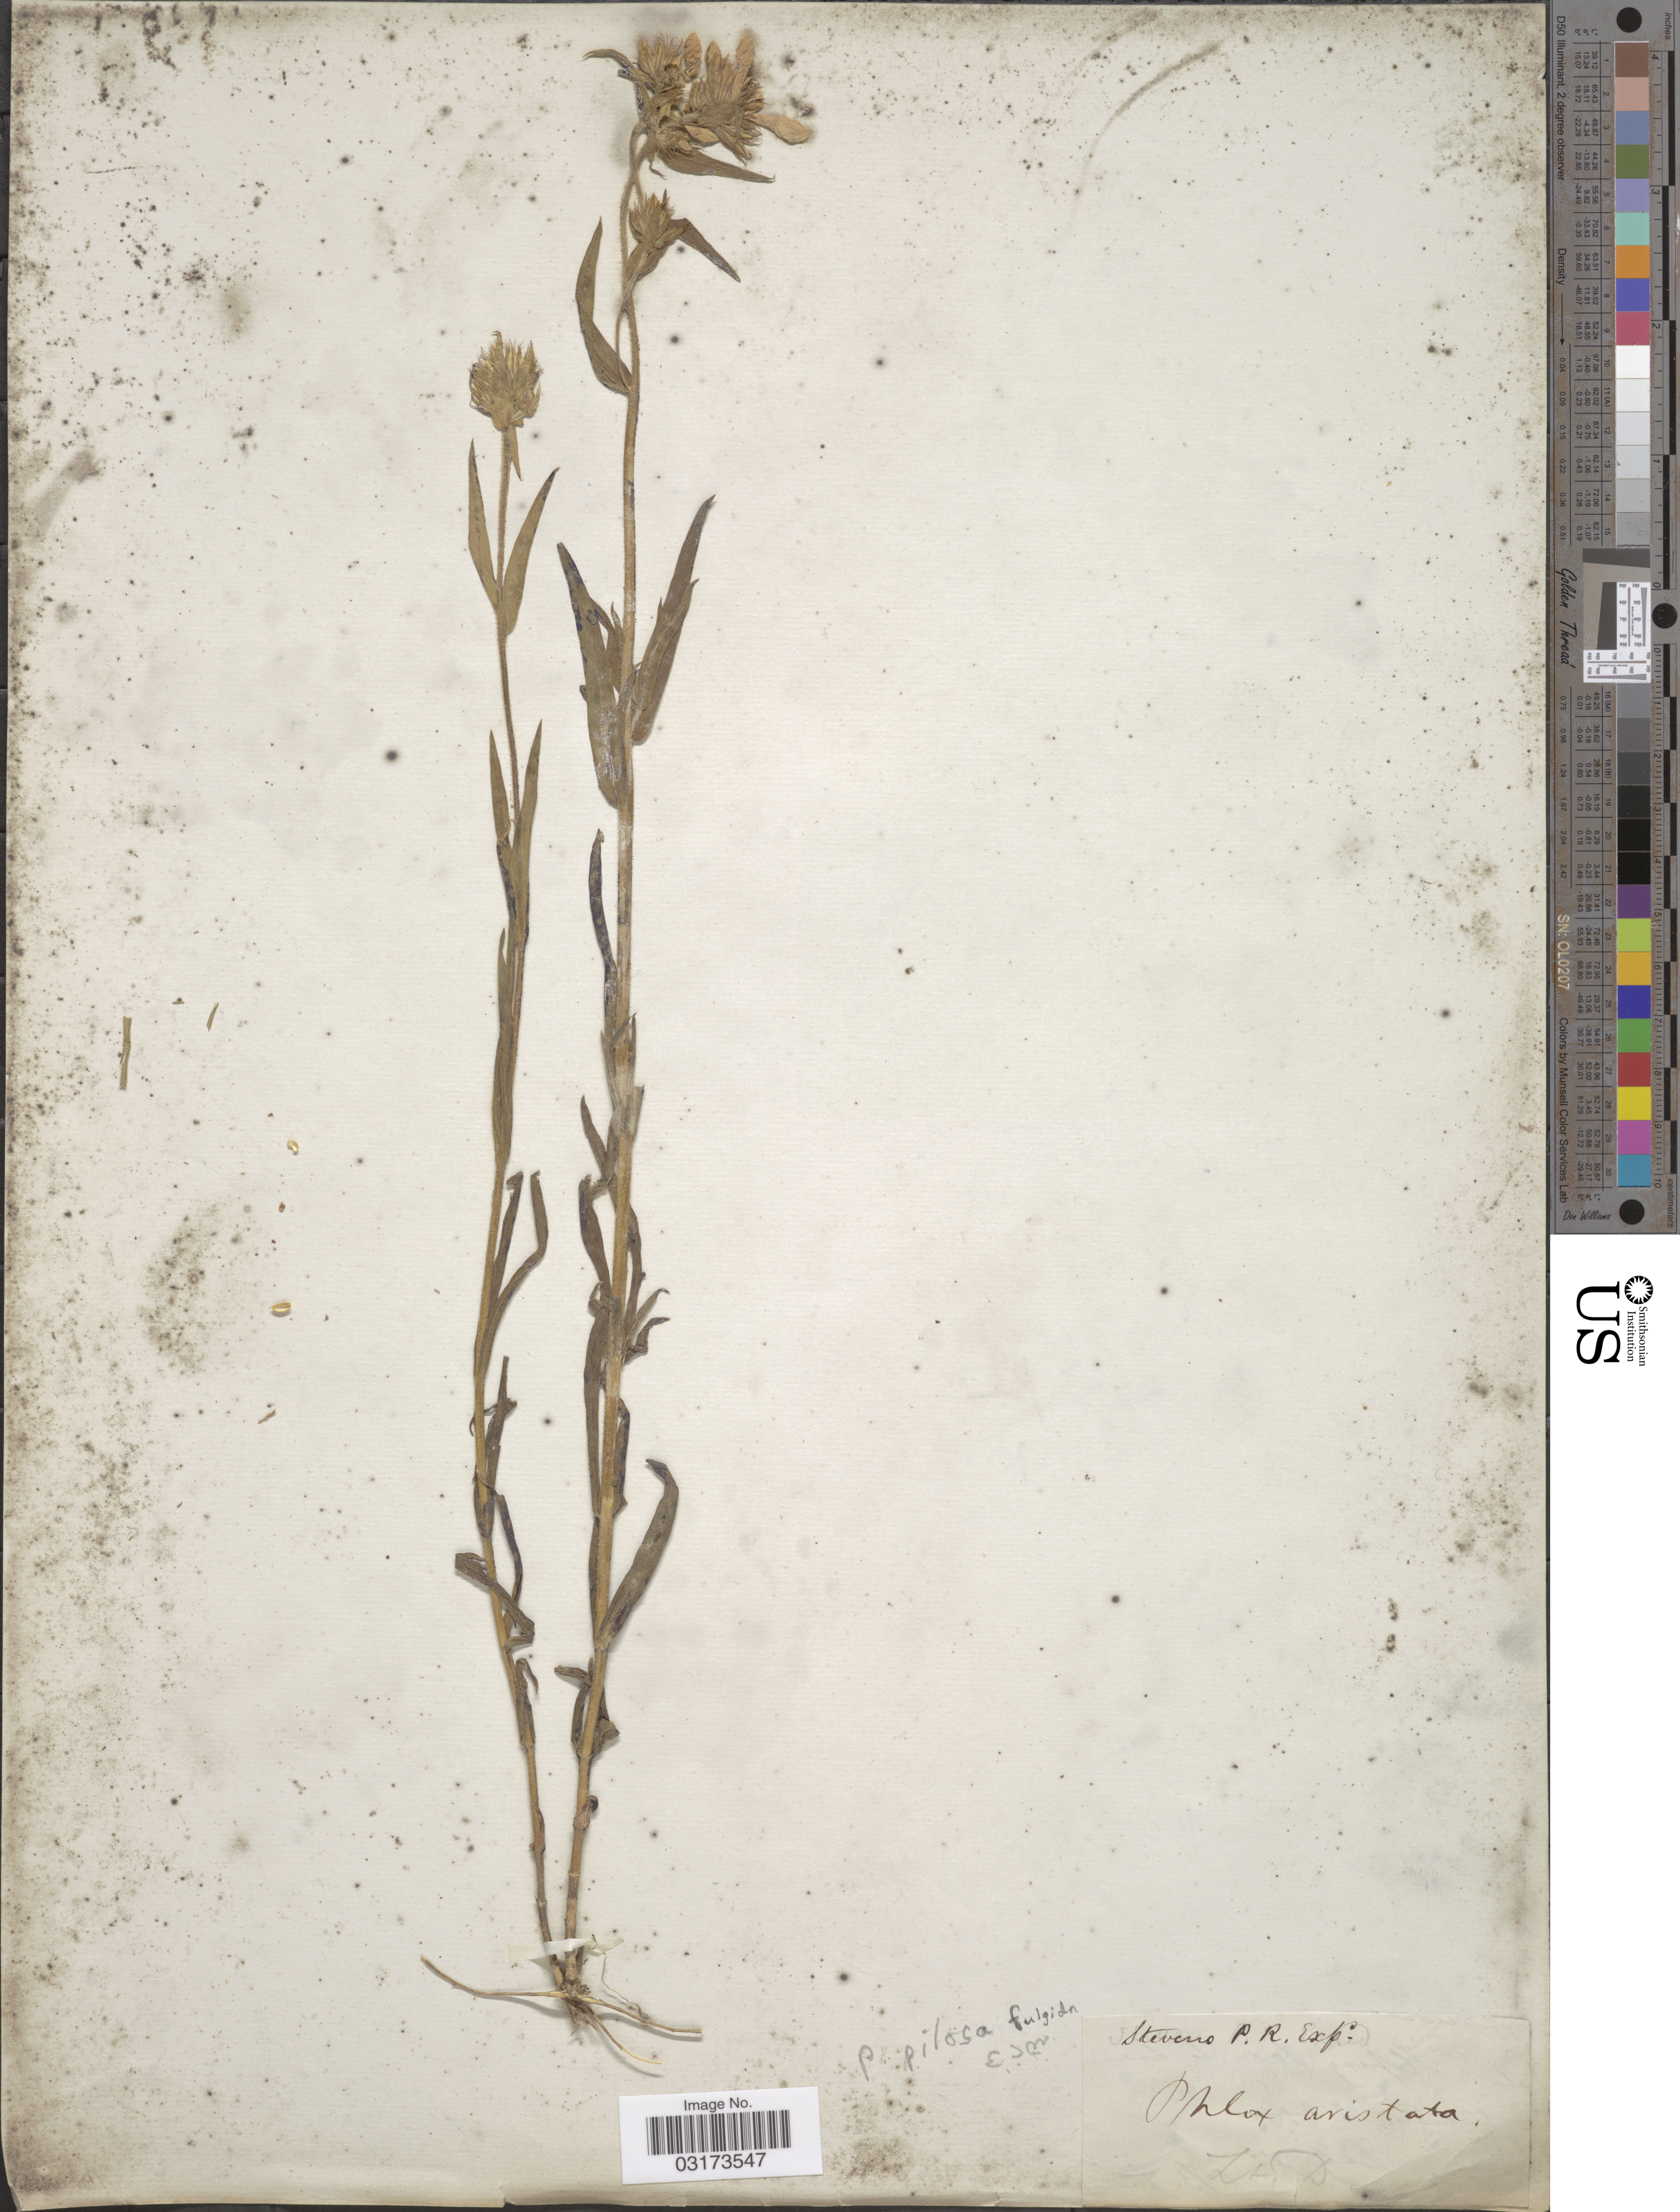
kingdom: Plantae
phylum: Tracheophyta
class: Magnoliopsida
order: Ericales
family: Polemoniaceae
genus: Phlox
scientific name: Phlox pilosa subsp. fulgida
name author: (Wherry) Wherry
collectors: P. Stevens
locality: LsD. [interpreted]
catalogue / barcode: US 103195